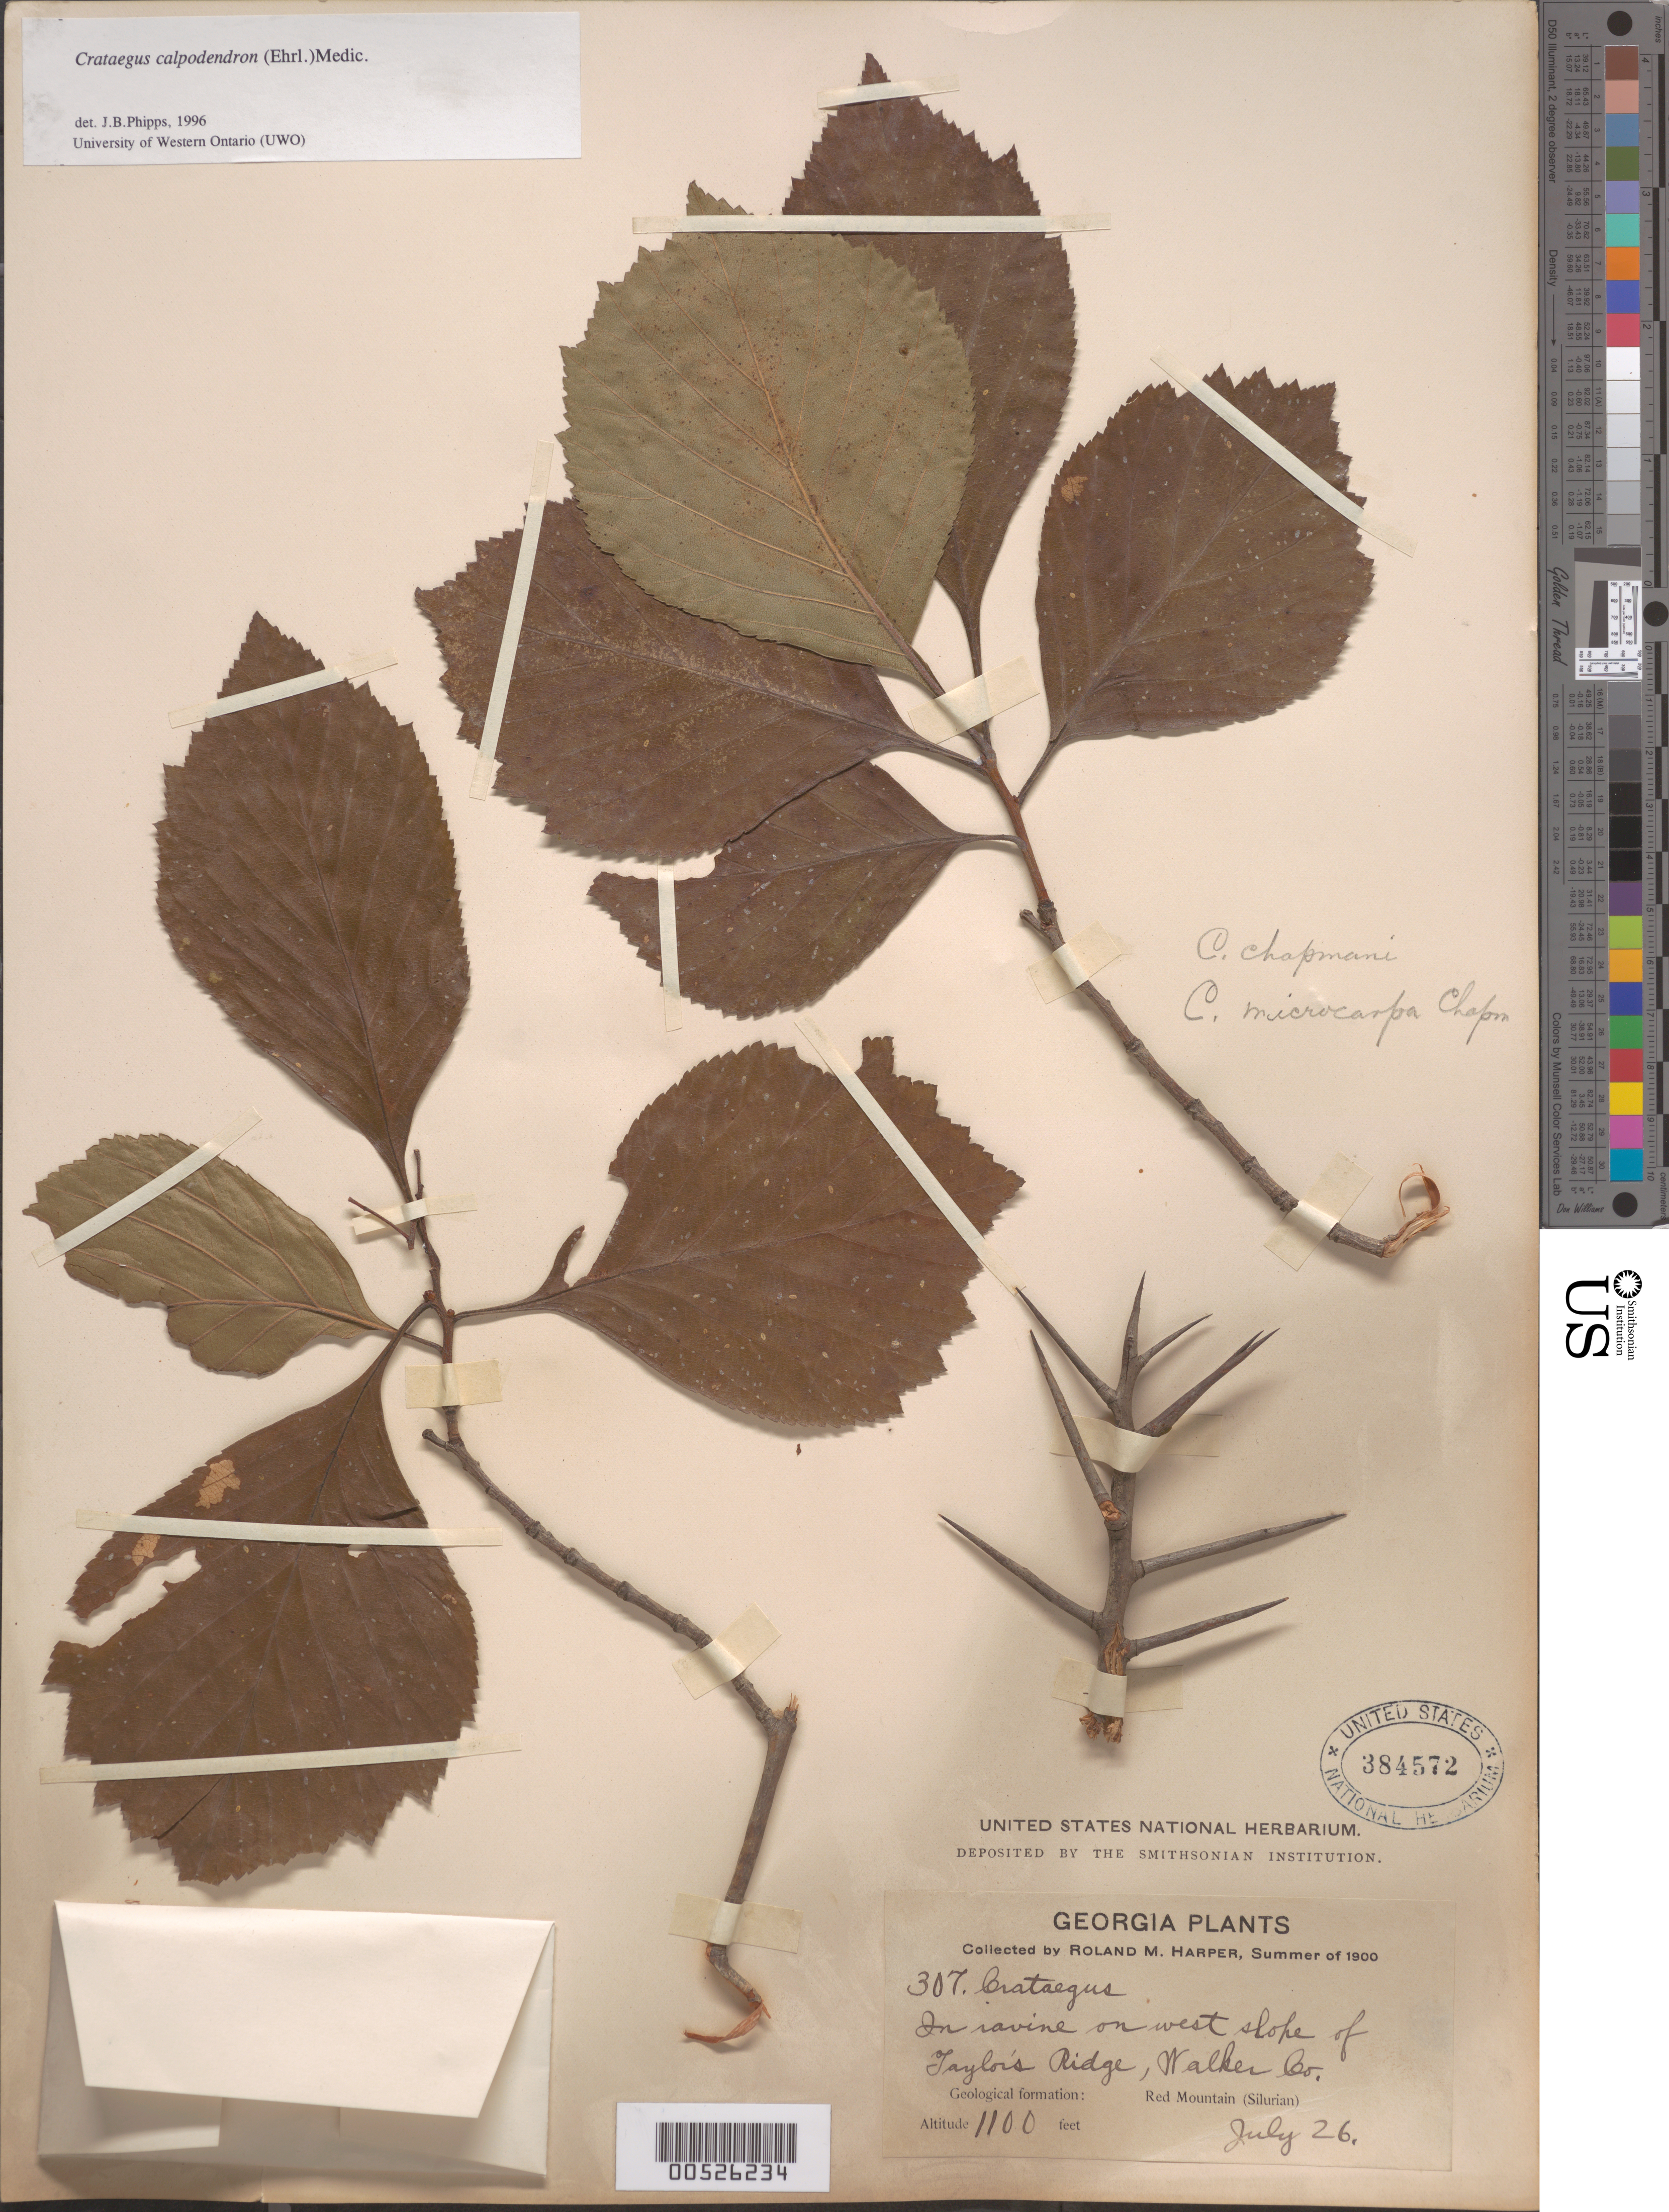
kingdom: Plantae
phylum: Tracheophyta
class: Magnoliopsida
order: Rosales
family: Rosaceae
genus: Crataegus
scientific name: Crataegus calpodendron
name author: (Ehrh.) Medik.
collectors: R. M. Harper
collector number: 307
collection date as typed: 26 Jul 1900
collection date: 1900-07-26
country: United States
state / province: Georgia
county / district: Walker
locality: W slope of Taylor's Ridge. Red Mtn.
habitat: In ravine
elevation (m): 335.2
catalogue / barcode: US 384572